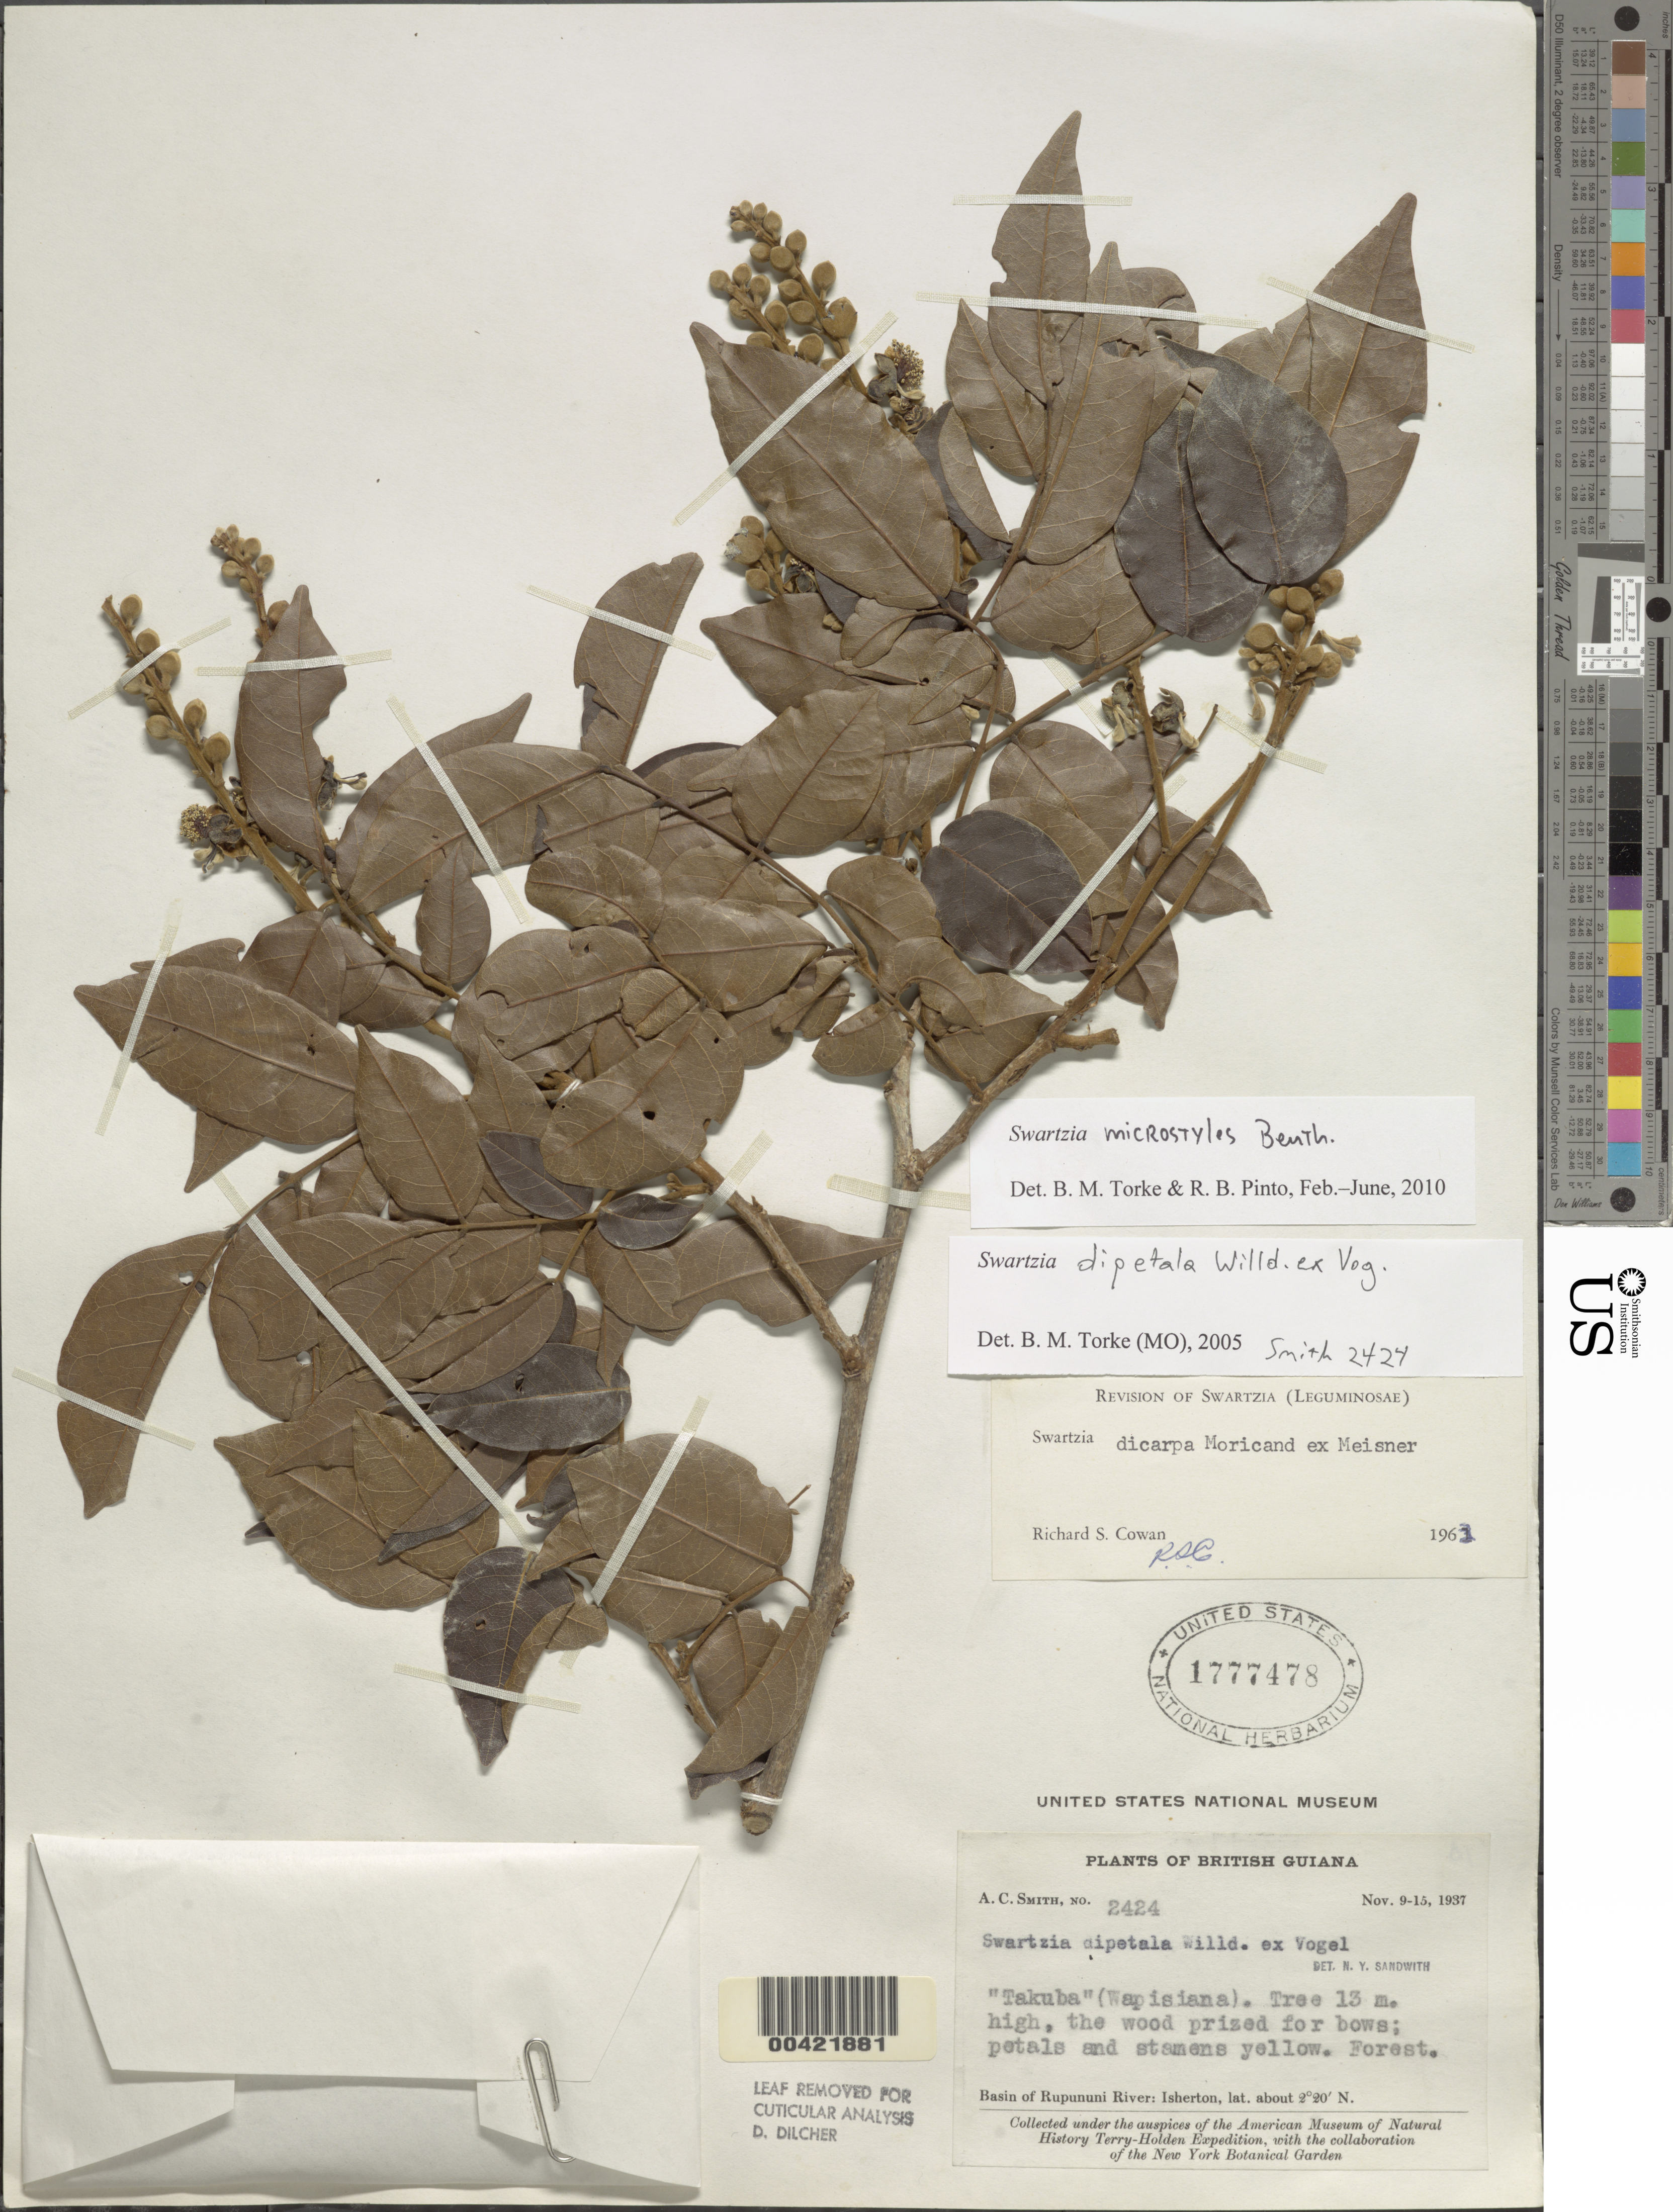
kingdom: Plantae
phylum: Tracheophyta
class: Magnoliopsida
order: Fabales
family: Fabaceae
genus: Swartzia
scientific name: Swartzia dipetala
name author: Willd. ex Vogel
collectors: A. C. Smith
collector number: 2424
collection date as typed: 09 Nov 1937 to 15 Nov 1937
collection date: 1937-11-09/1937-11-15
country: Guyana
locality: Isherton; basin of the Rupununi River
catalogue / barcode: US 1777478